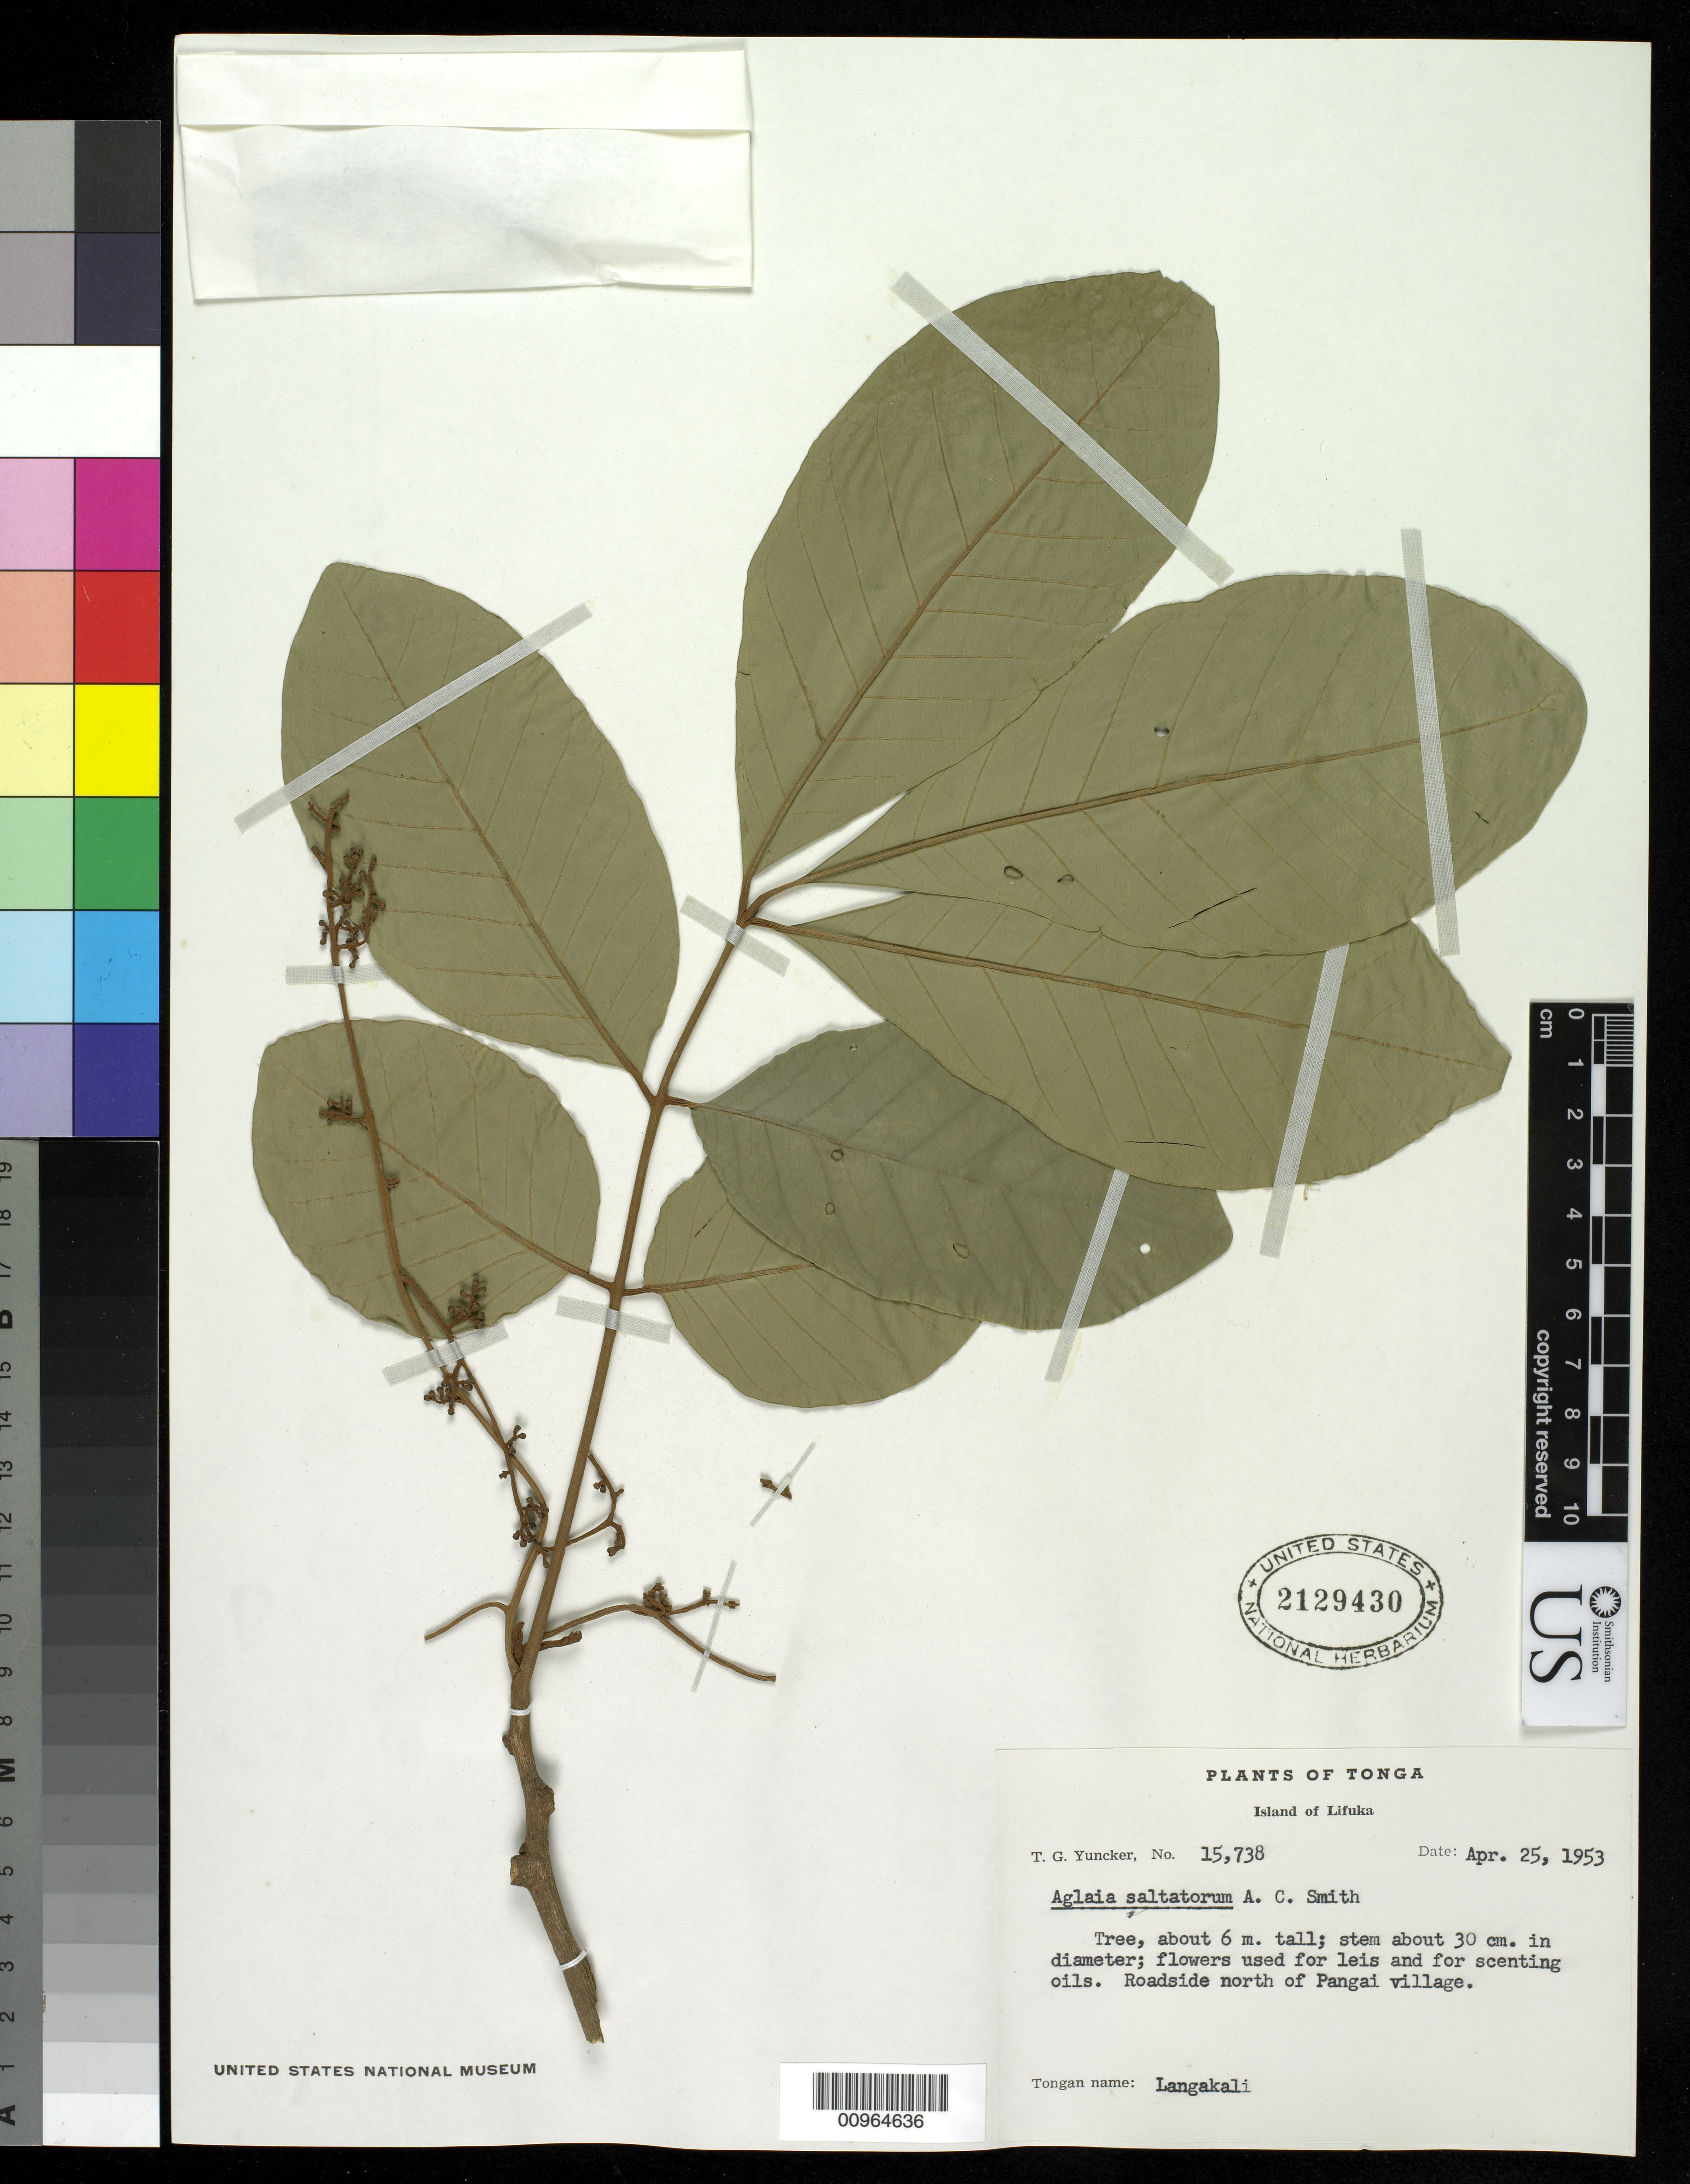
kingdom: Plantae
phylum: Tracheophyta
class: Magnoliopsida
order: Sapindales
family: Meliaceae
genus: Aglaia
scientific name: Aglaia saltatorum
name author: A.C. Sm.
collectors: T. G. Yuncker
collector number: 15738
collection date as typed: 25 Apr 1953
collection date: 1953-04-25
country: Tonga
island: Lifuka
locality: Roadside north of Pangai village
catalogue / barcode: US 2129430